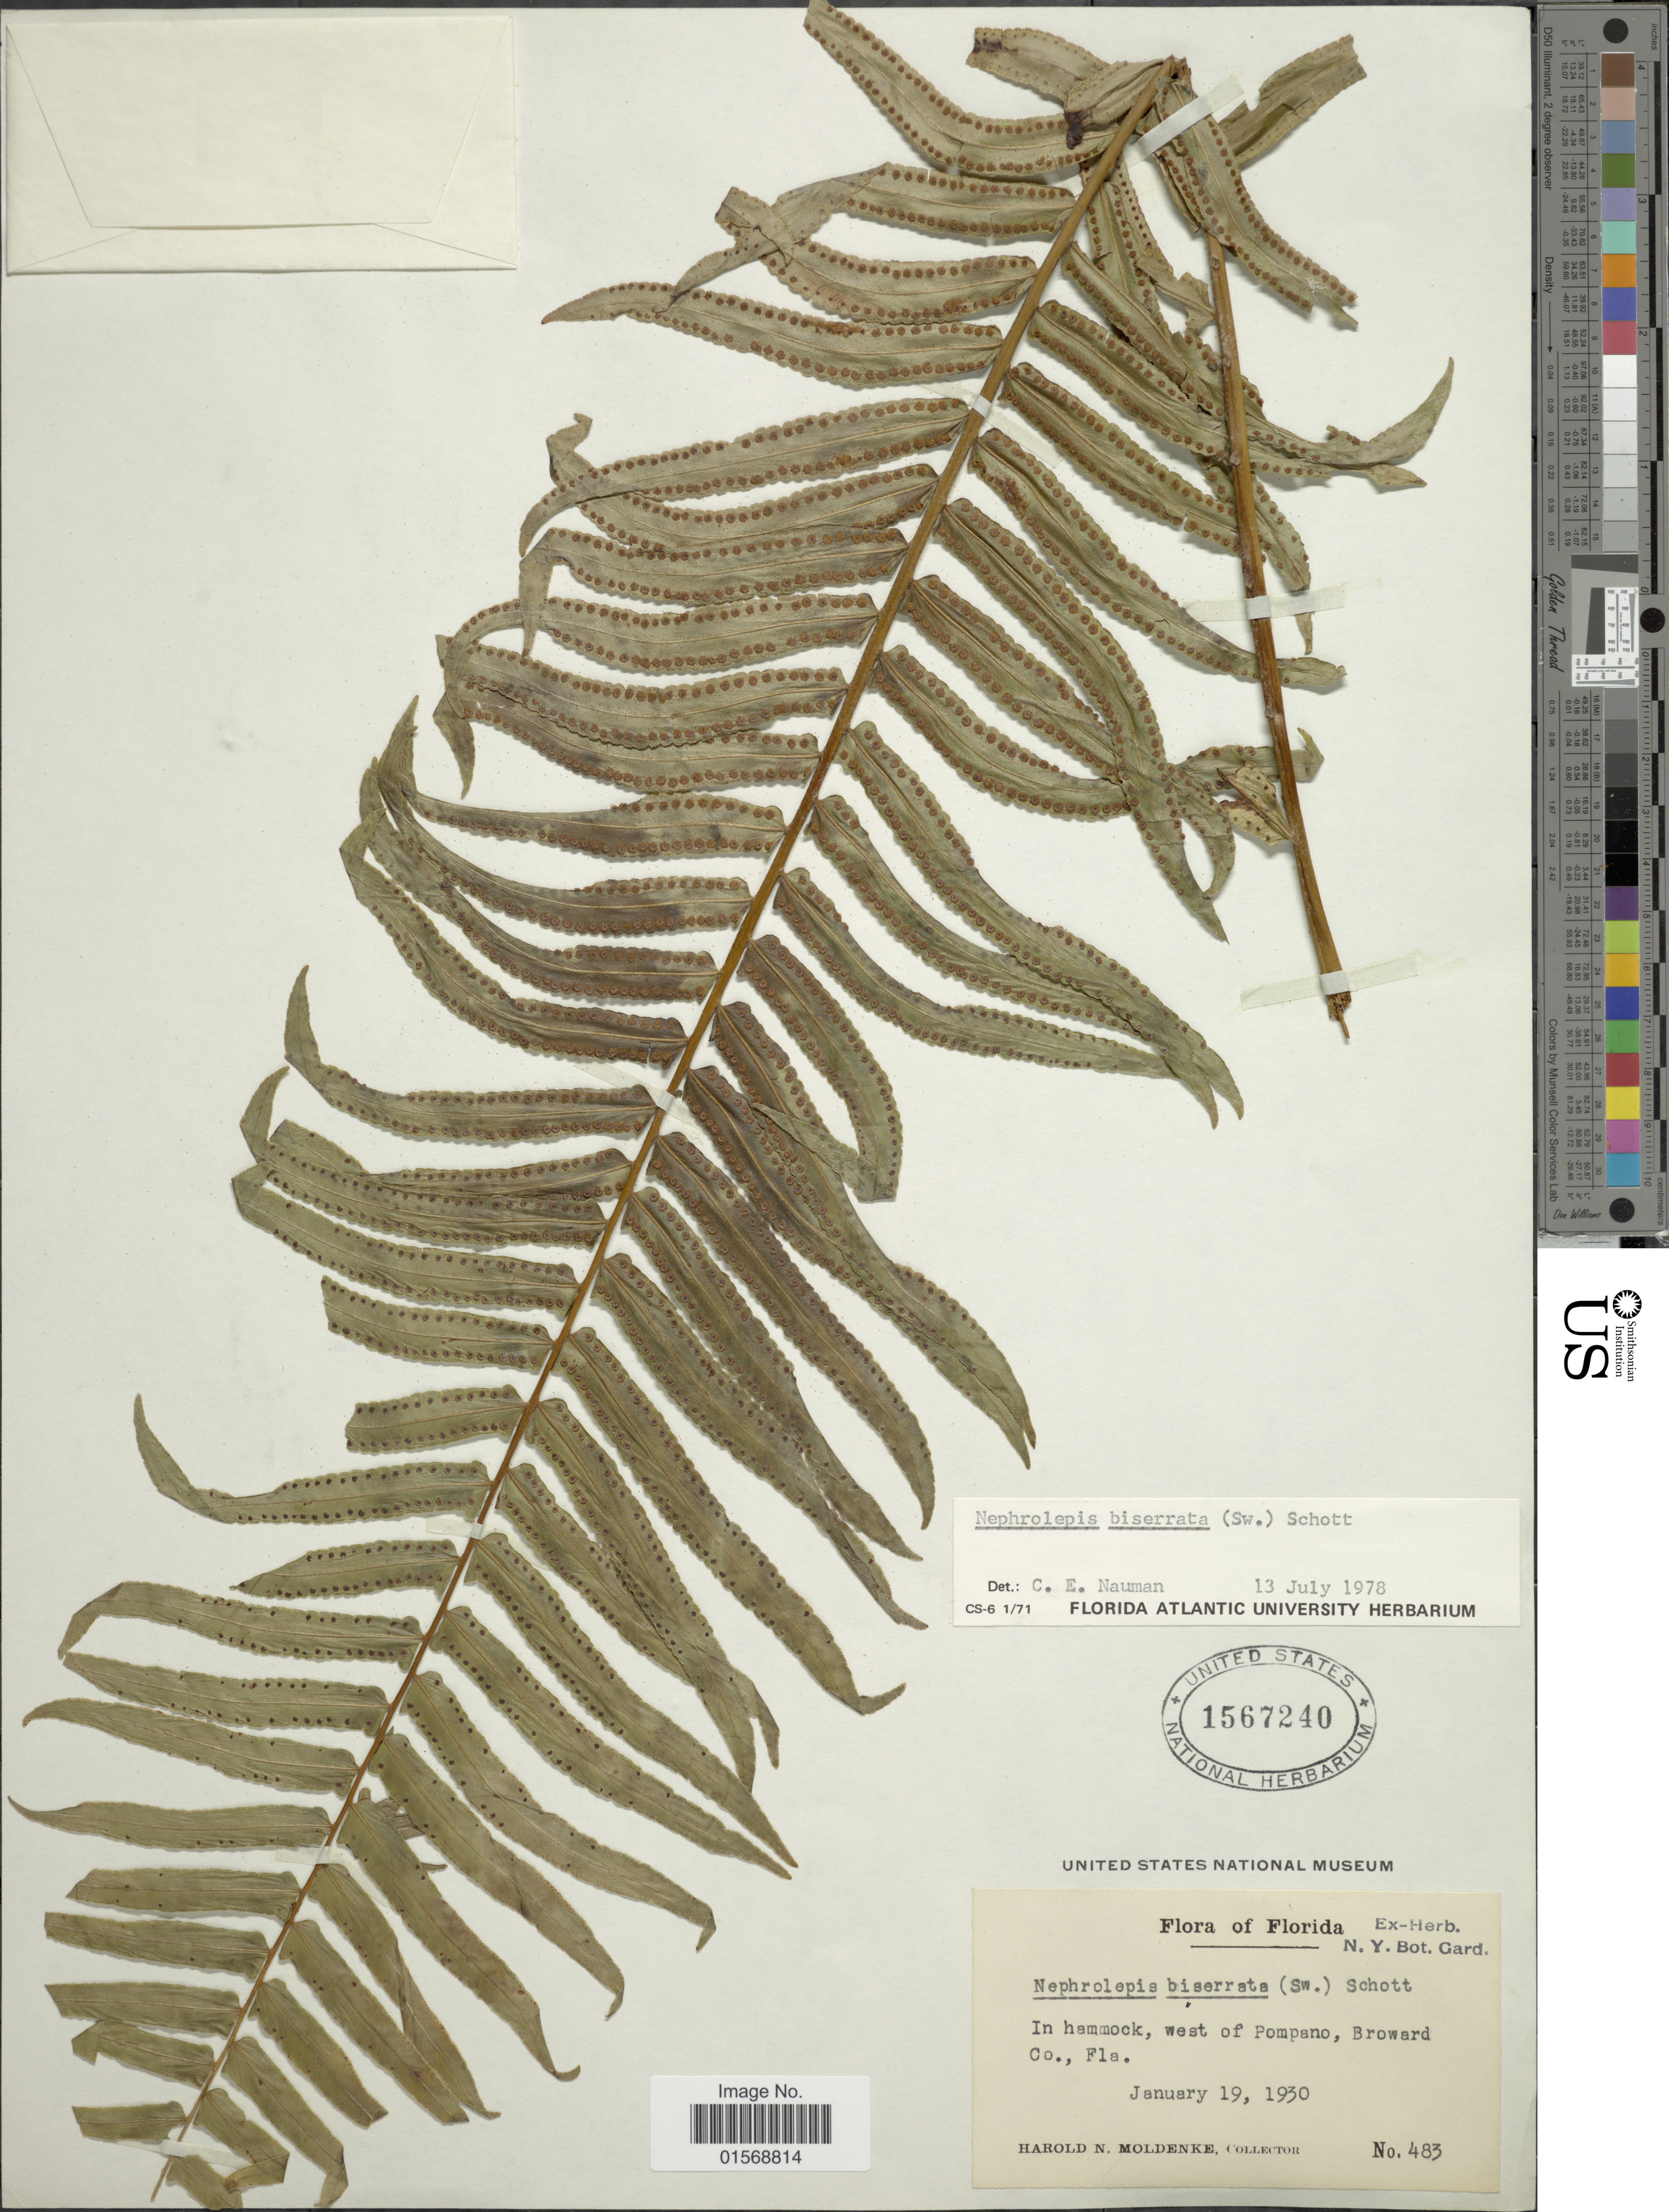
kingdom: Plantae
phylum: Tracheophyta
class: Polypodiopsida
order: Polypodiales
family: Nephrolepidaceae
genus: Nephrolepis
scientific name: Nephrolepis biserrata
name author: (Sw.) Schott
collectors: H. N. Moldenke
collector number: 483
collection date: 1930-01-19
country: United States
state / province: Florida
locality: Florida, In hammock, west of Pompano, Broward Co., Fla.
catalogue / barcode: US 1567240